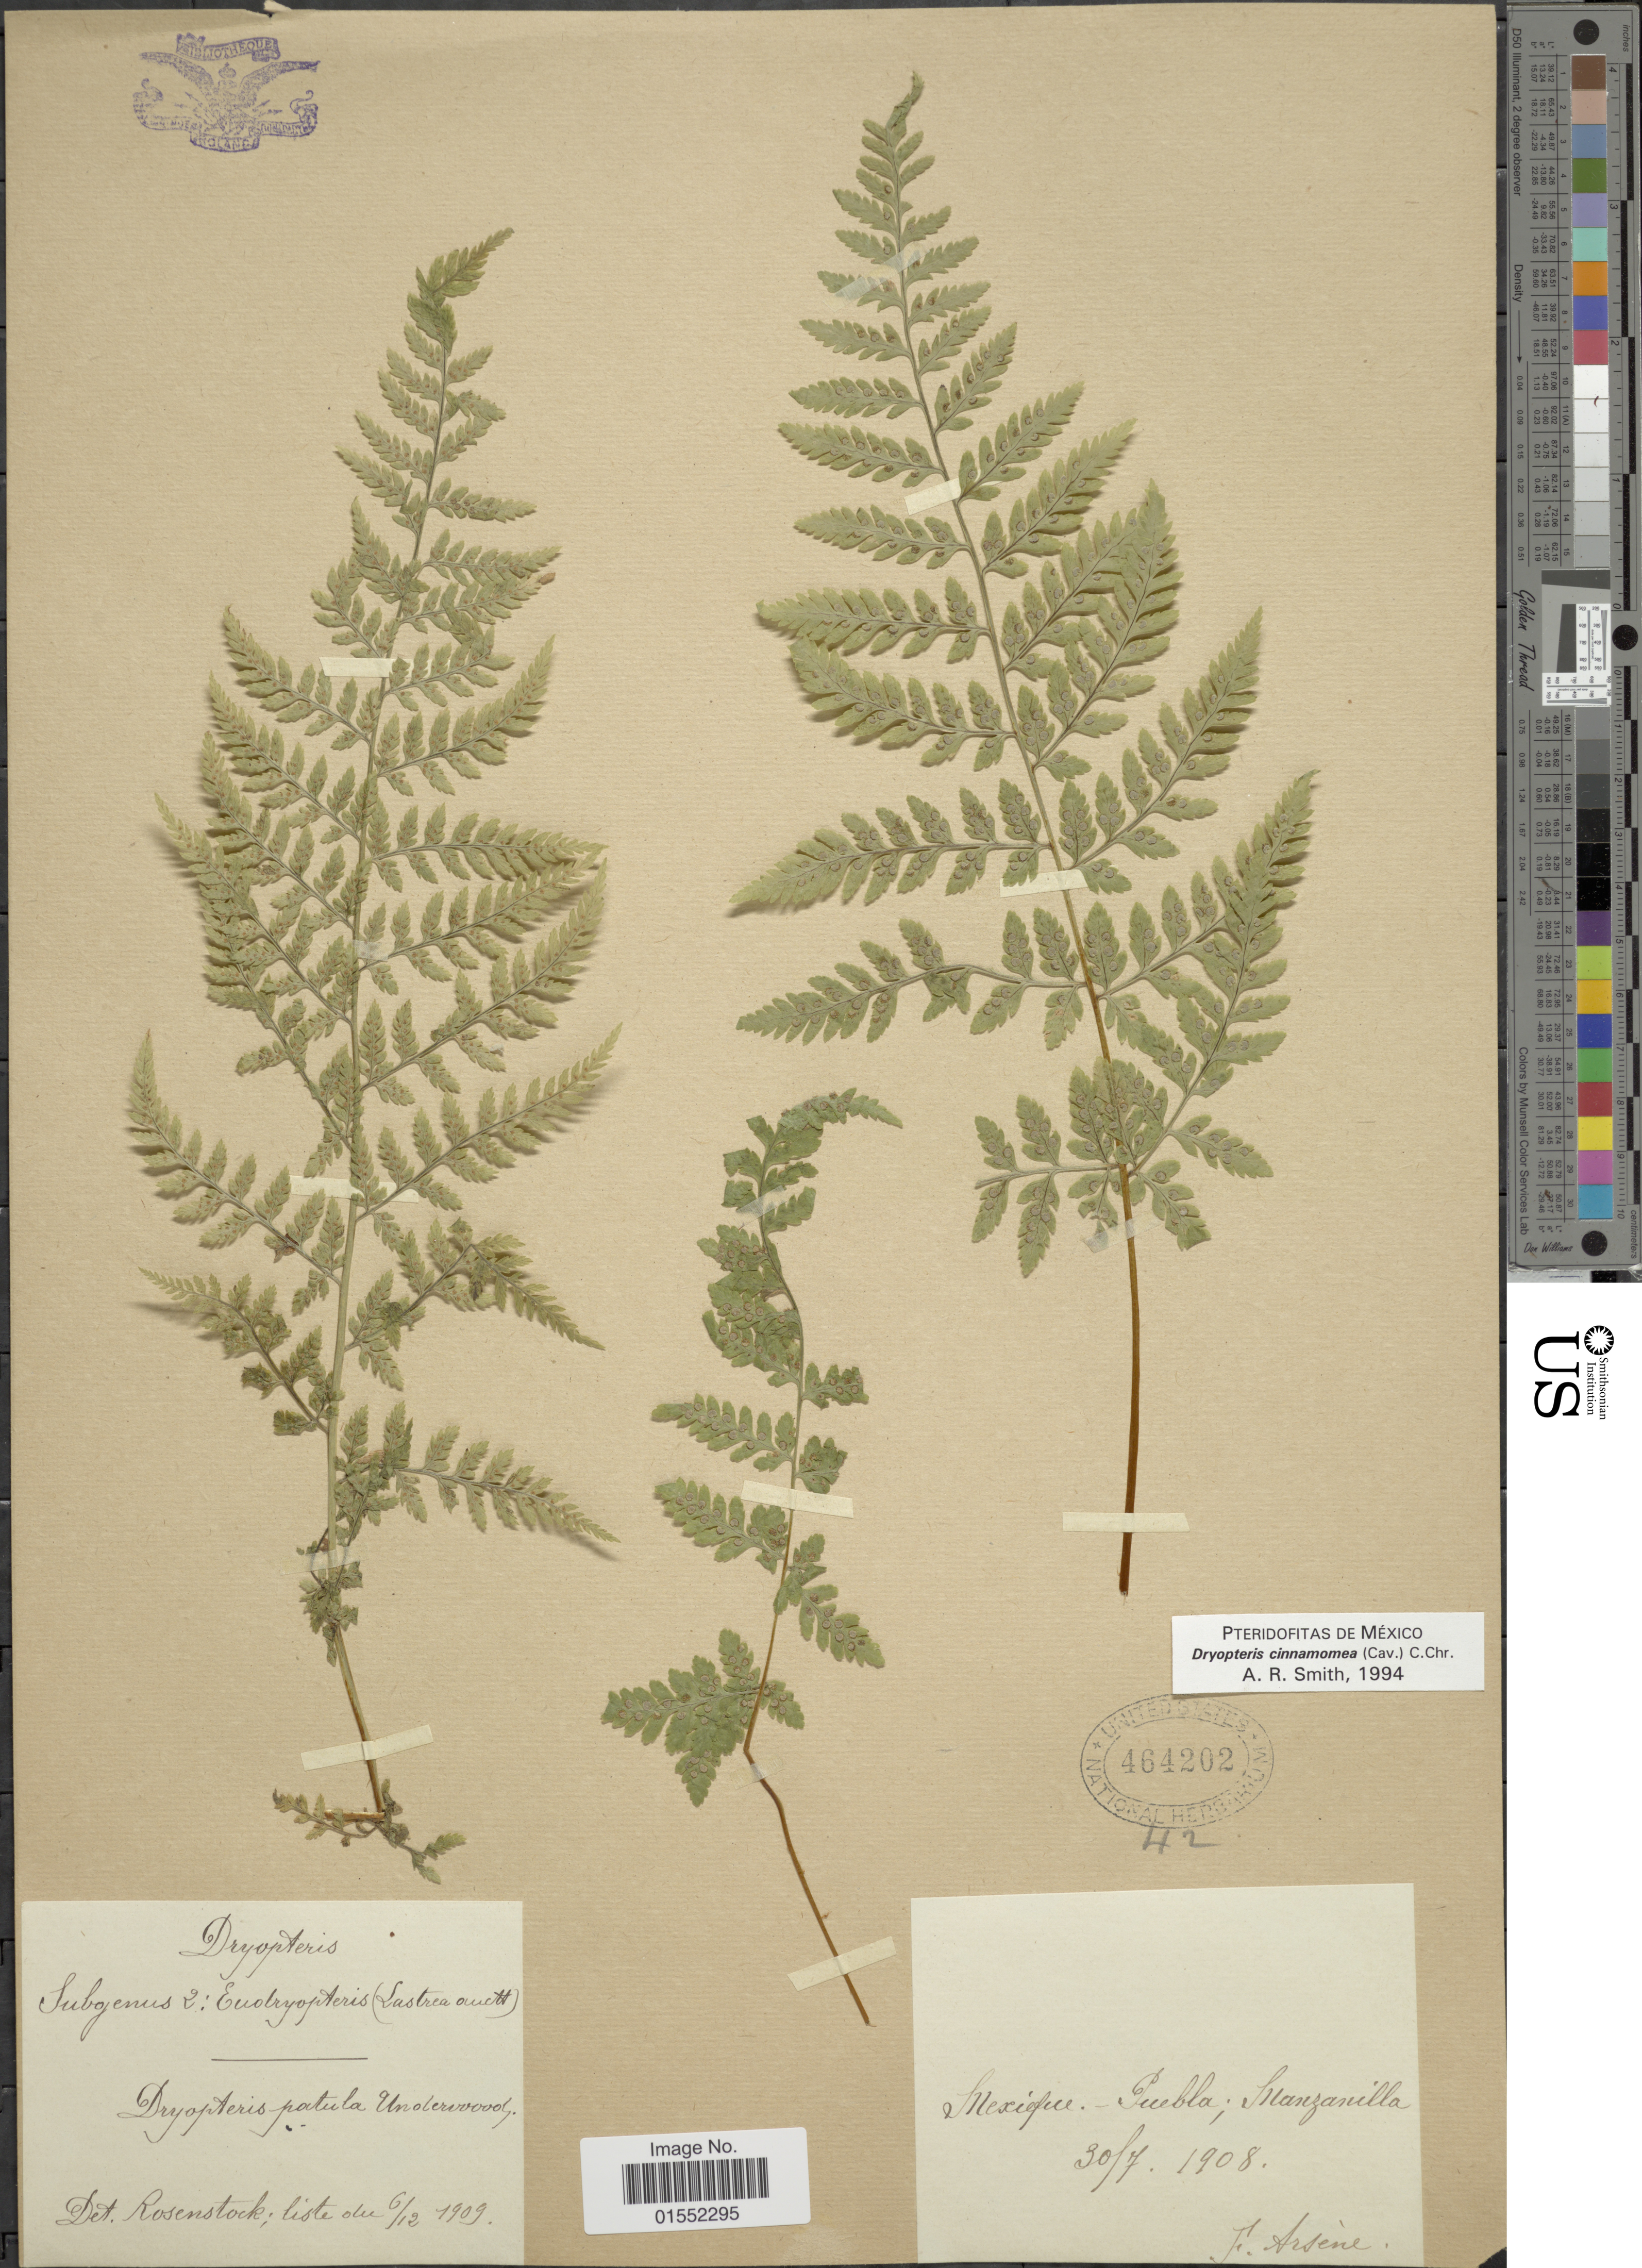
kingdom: Plantae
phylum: Tracheophyta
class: Polypodiopsida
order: Polypodiales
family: Dryopteridaceae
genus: Dryopteris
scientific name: Dryopteris cinnamomea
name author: (Cav.) C. Chr.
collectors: F. Arsène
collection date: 1908-07-30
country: Mexico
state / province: Puebla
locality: Manzanilla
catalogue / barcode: US 464202